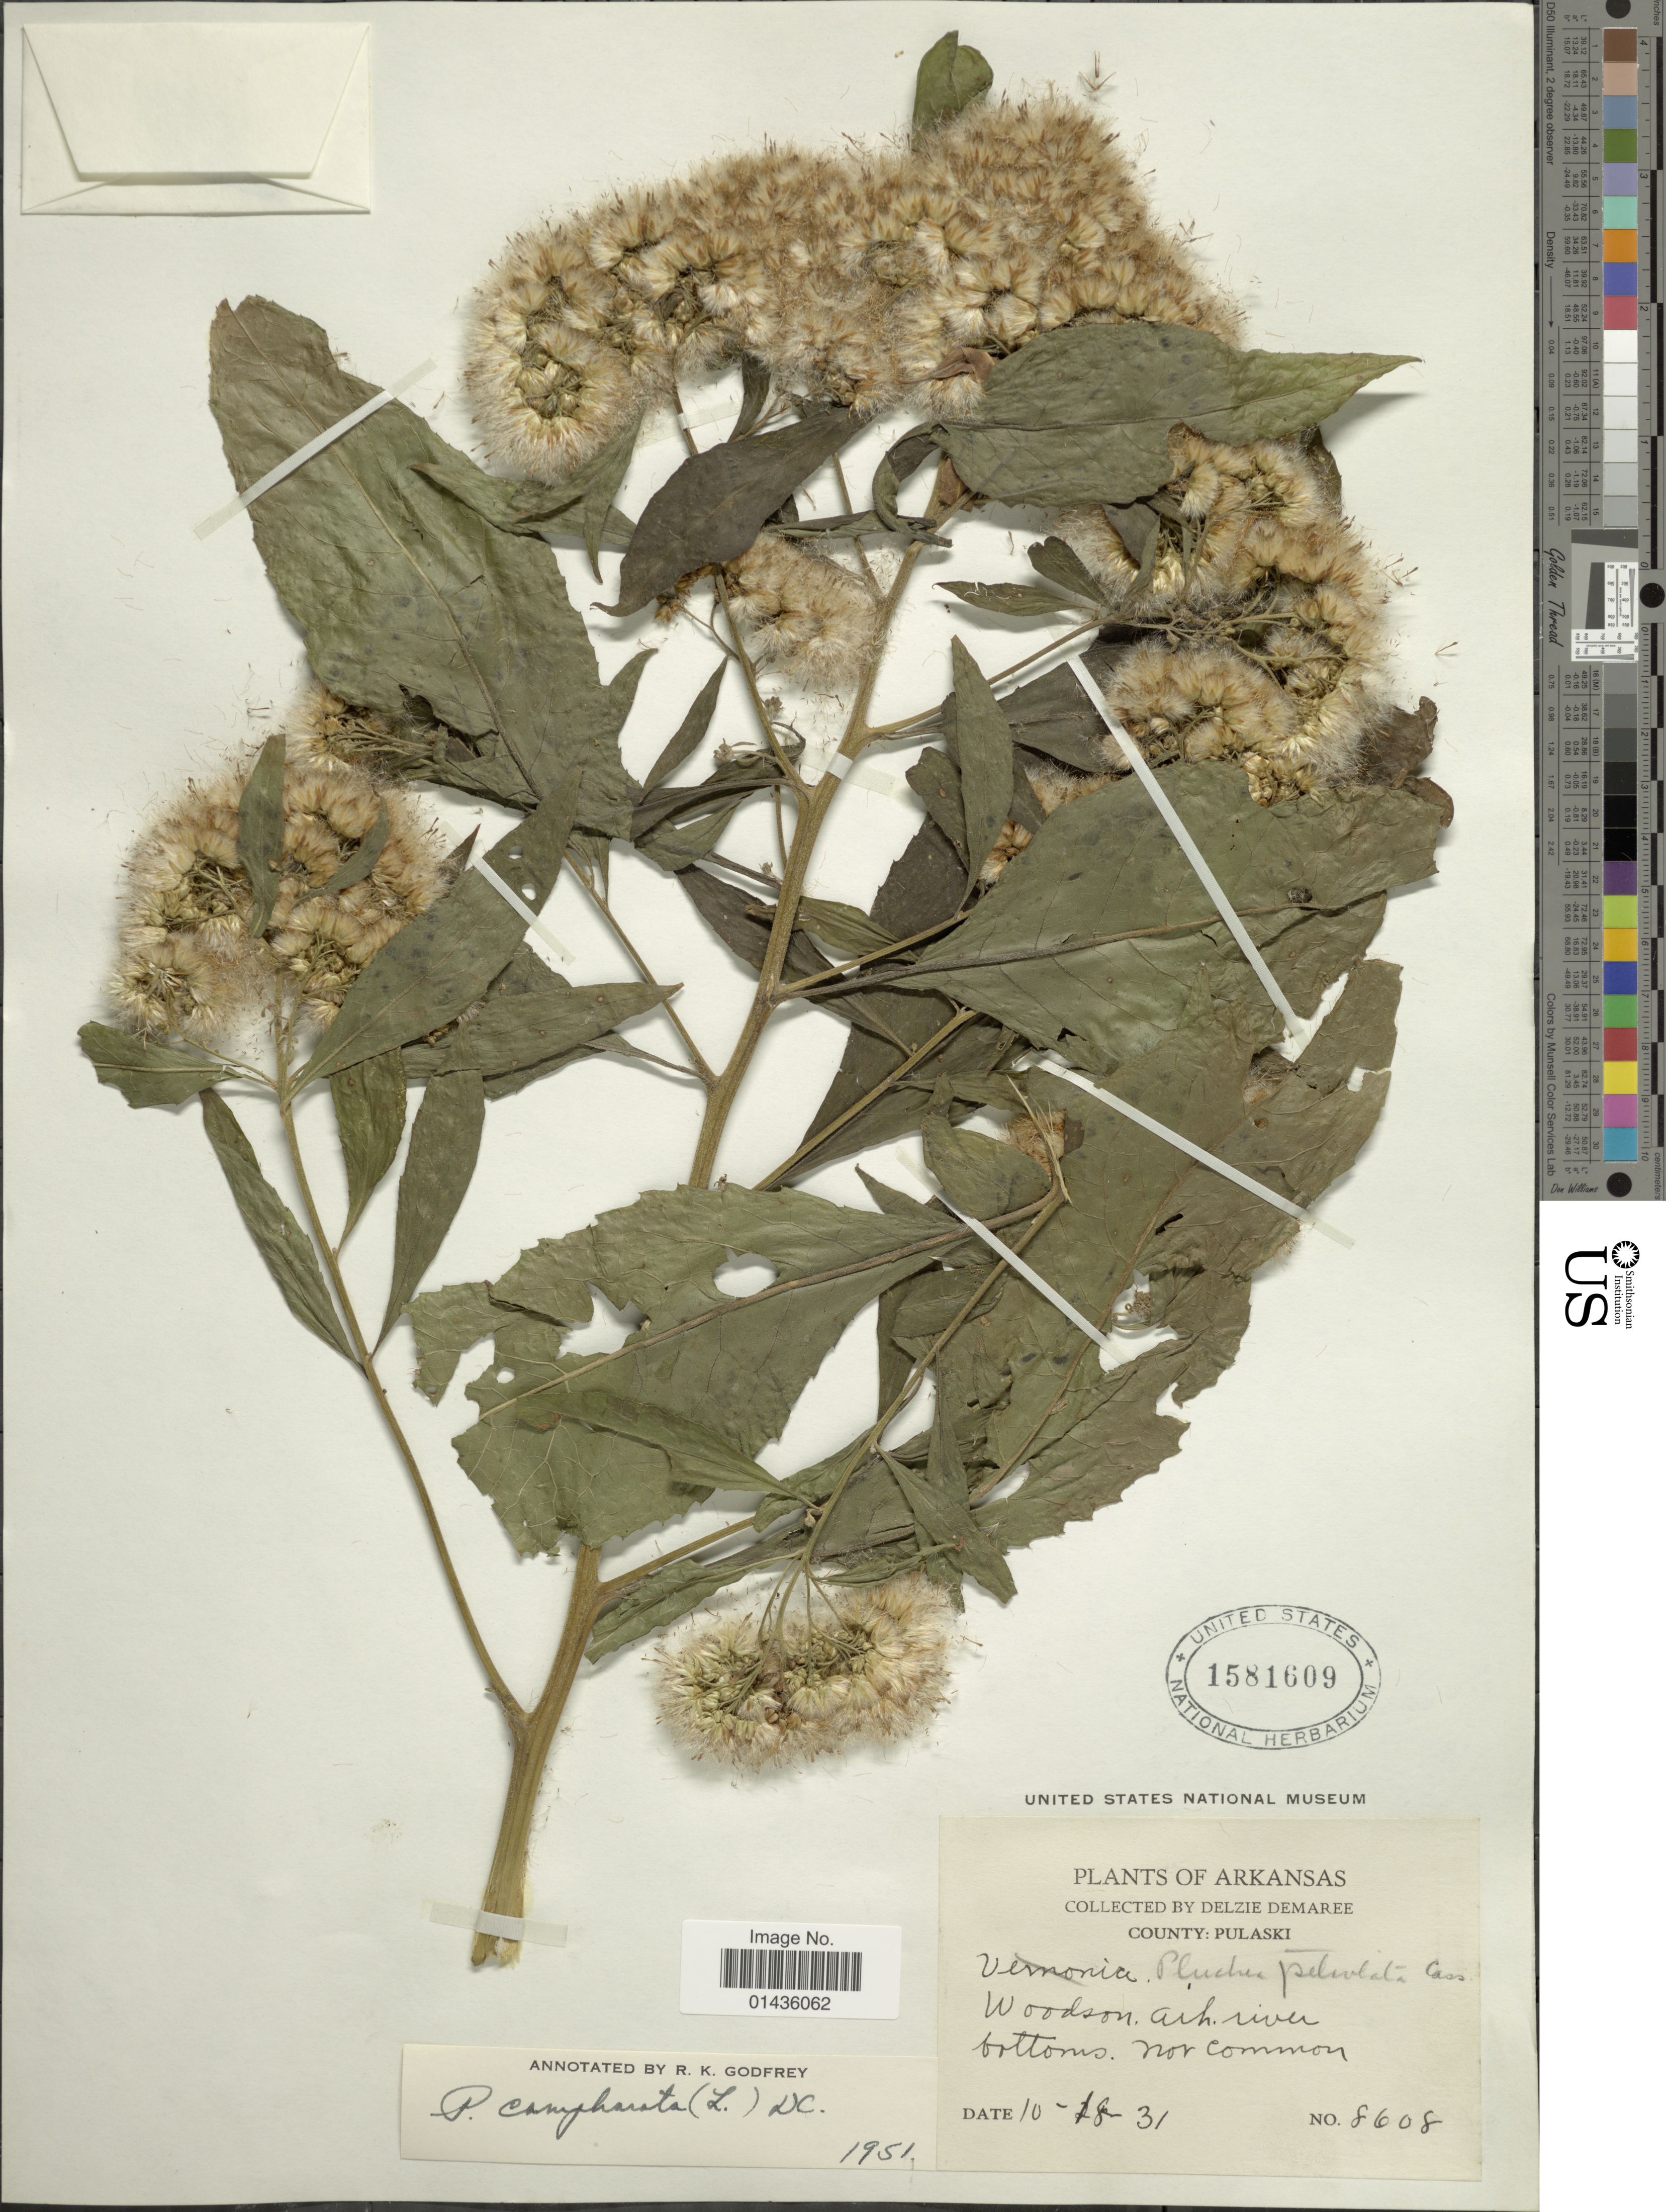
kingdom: Plantae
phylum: Tracheophyta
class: Magnoliopsida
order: Asterales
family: Asteraceae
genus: Pluchea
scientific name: Pluchea camphorata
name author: (L.) DC.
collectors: D. Demaree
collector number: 8608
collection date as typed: Transcribed d/m/y: 18/10/31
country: United States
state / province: Arkansas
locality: County Pulaski, Woodson Ark. river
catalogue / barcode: US 1581609